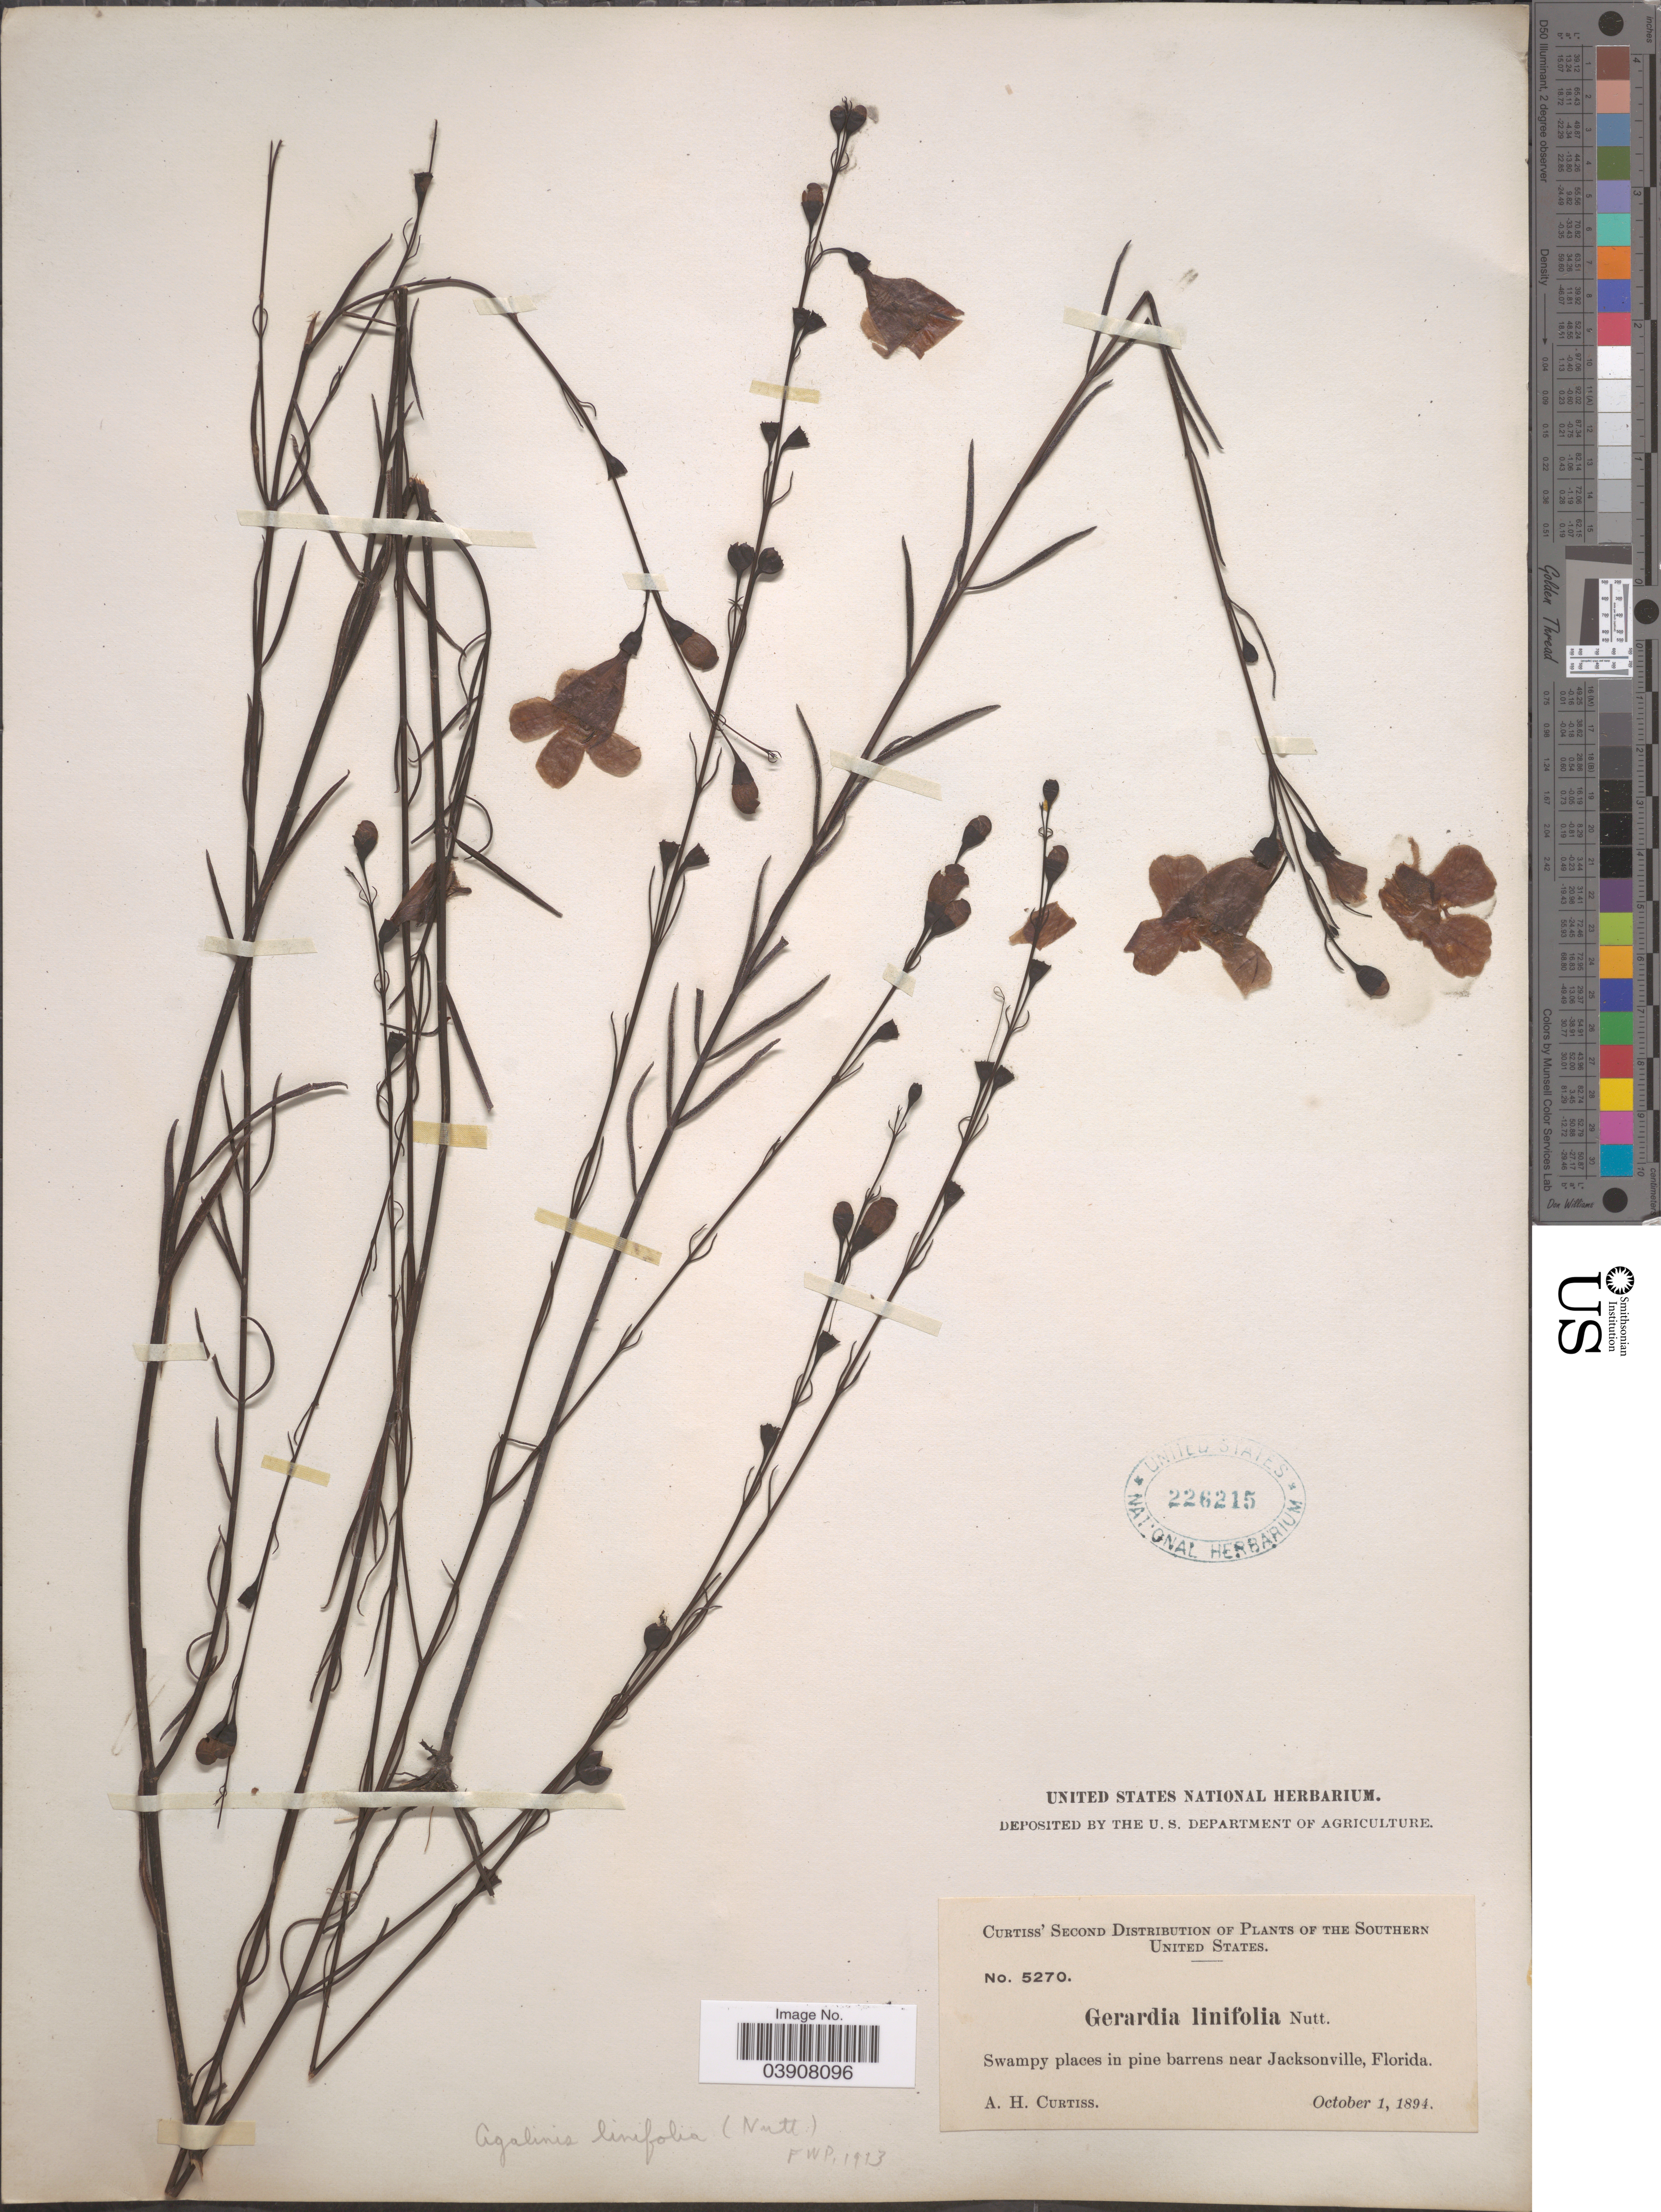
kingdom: Plantae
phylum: Tracheophyta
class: Magnoliopsida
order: Lamiales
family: Orobanchaceae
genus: Agalinis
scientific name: Agalinis linifolia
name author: (Nutt.) Britton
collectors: A. H. Curtiss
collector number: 5270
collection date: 1894-10-01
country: United States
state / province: Florida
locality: The Southern United States. Swampy places in pine barrens near Jacksonville.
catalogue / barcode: US 226215